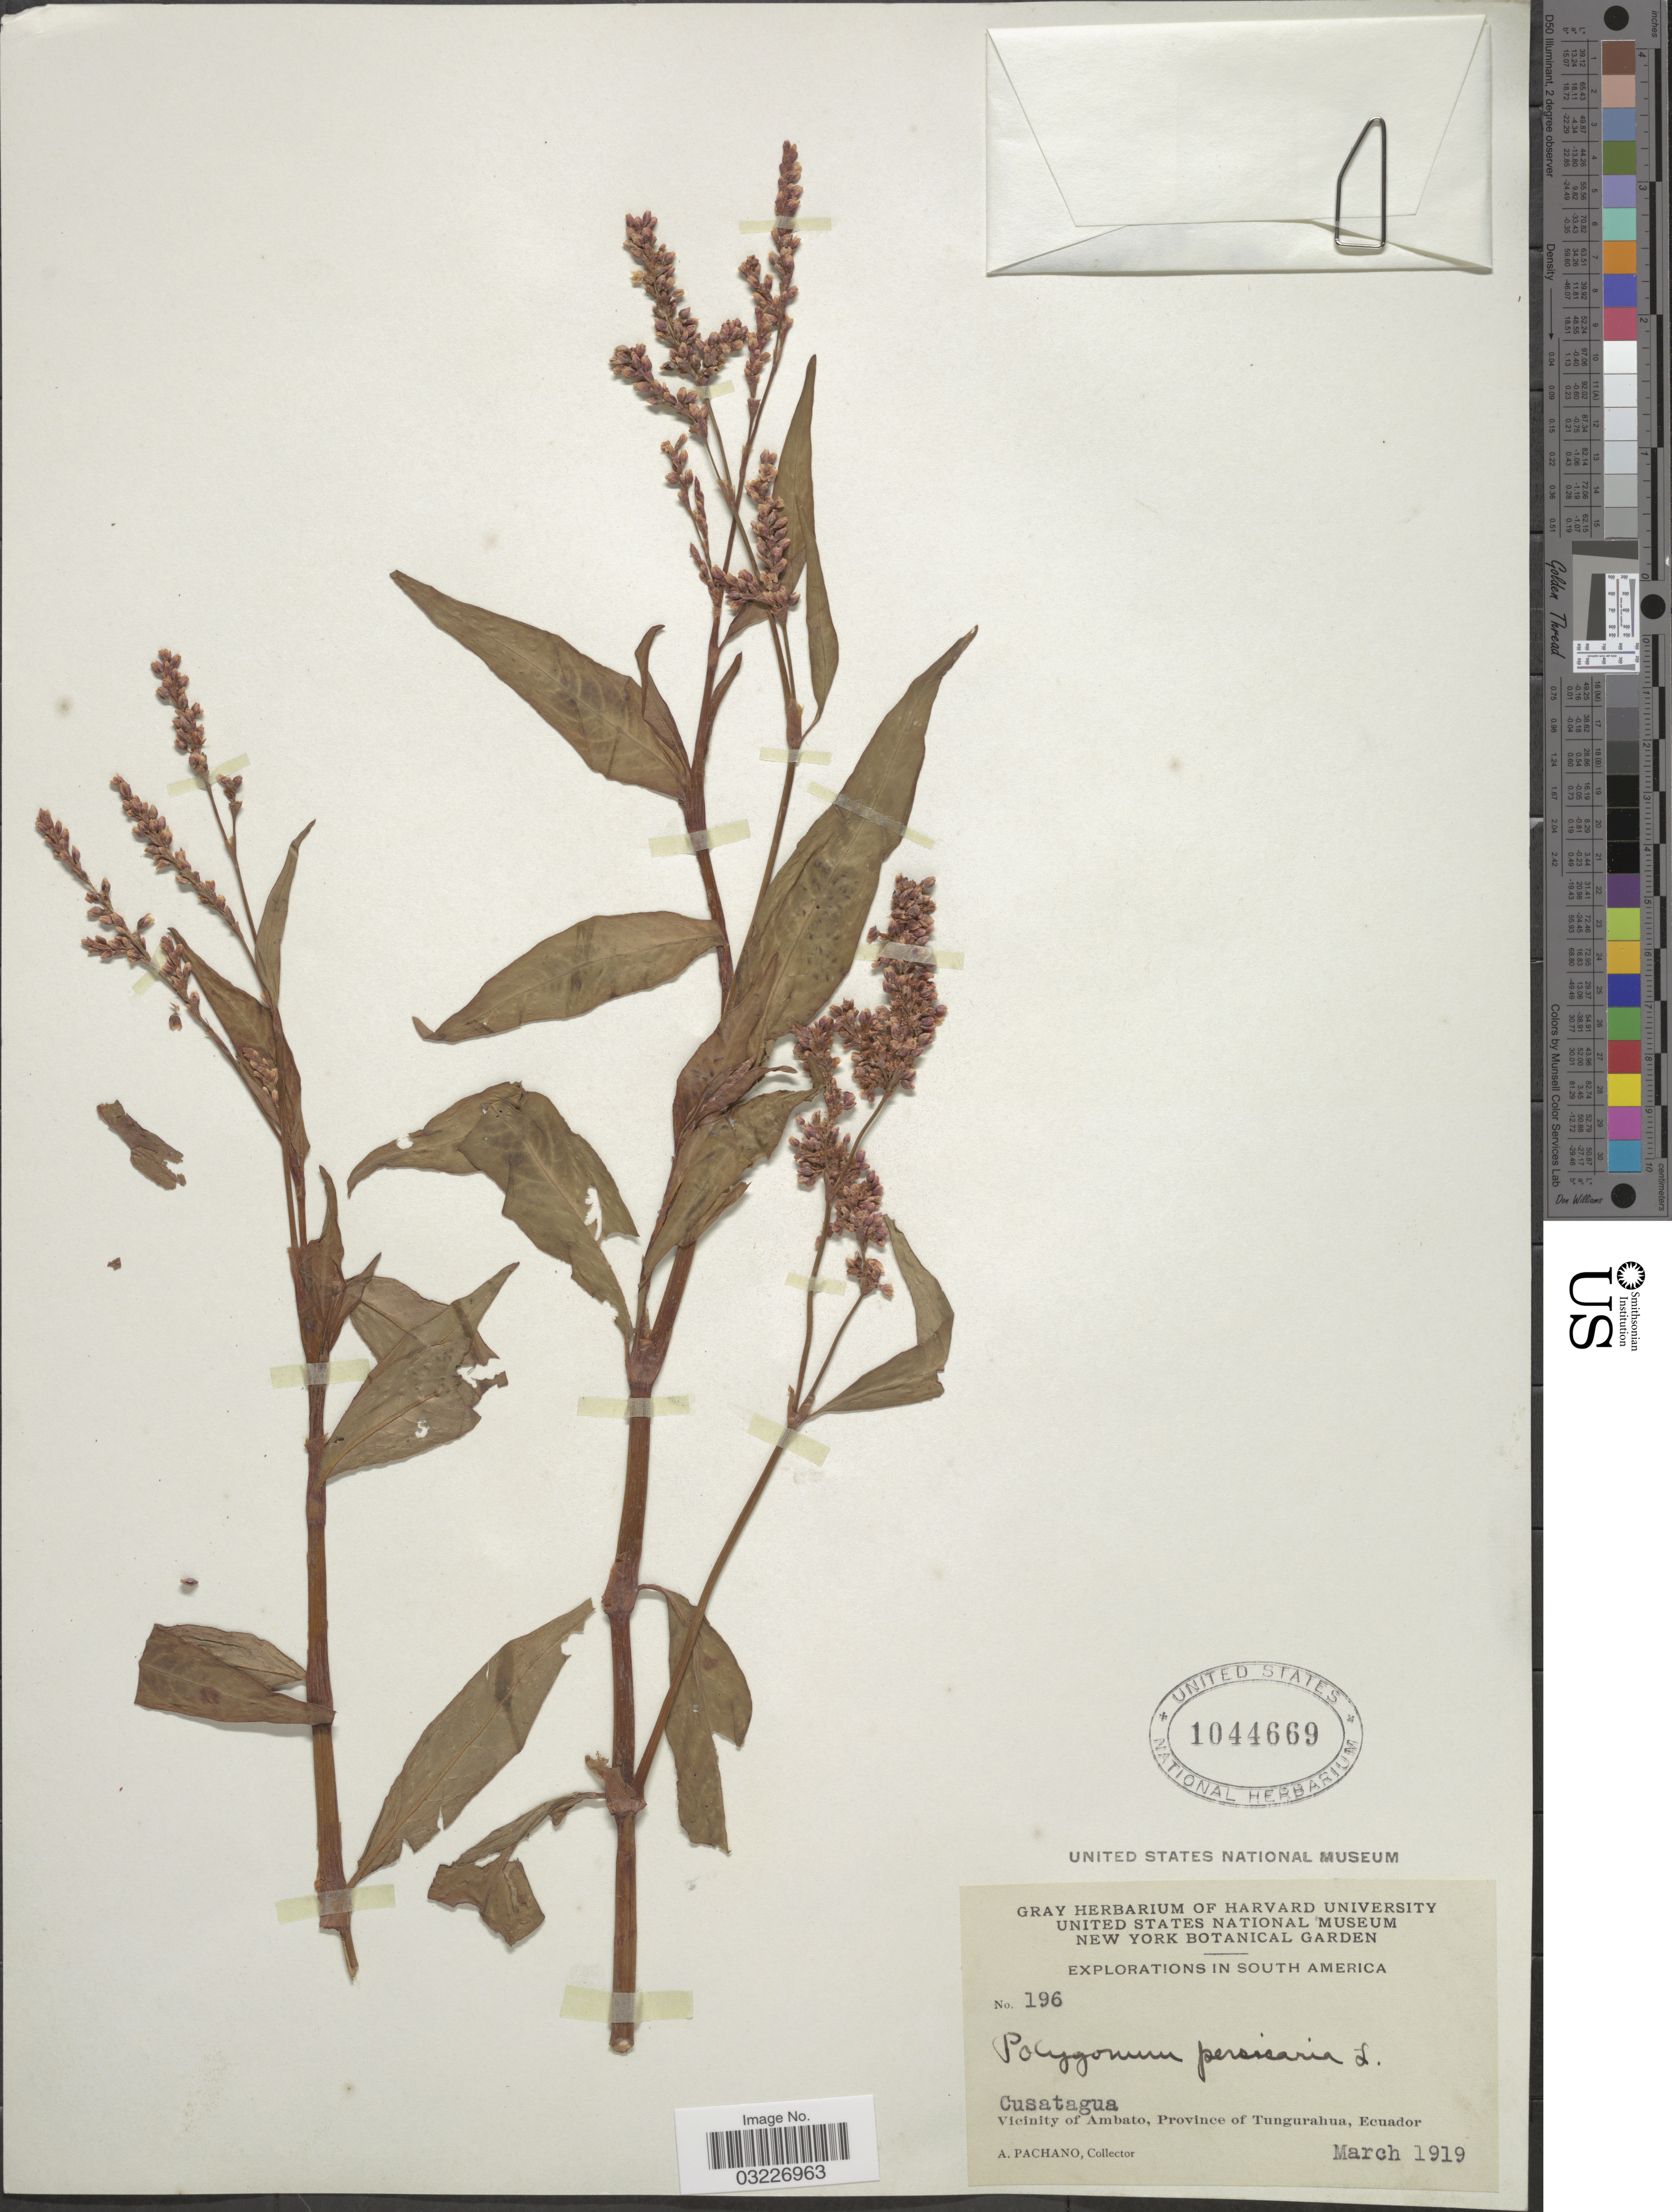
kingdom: Plantae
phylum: Tracheophyta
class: Magnoliopsida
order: Caryophyllales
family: Polygonaceae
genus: Polygonum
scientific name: Polygonum persicaria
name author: L.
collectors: A. Pachano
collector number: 196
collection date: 1919-03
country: Ecuador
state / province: Tungurahua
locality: Custagua, Vicinity of Ambato.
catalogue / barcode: US 1044669